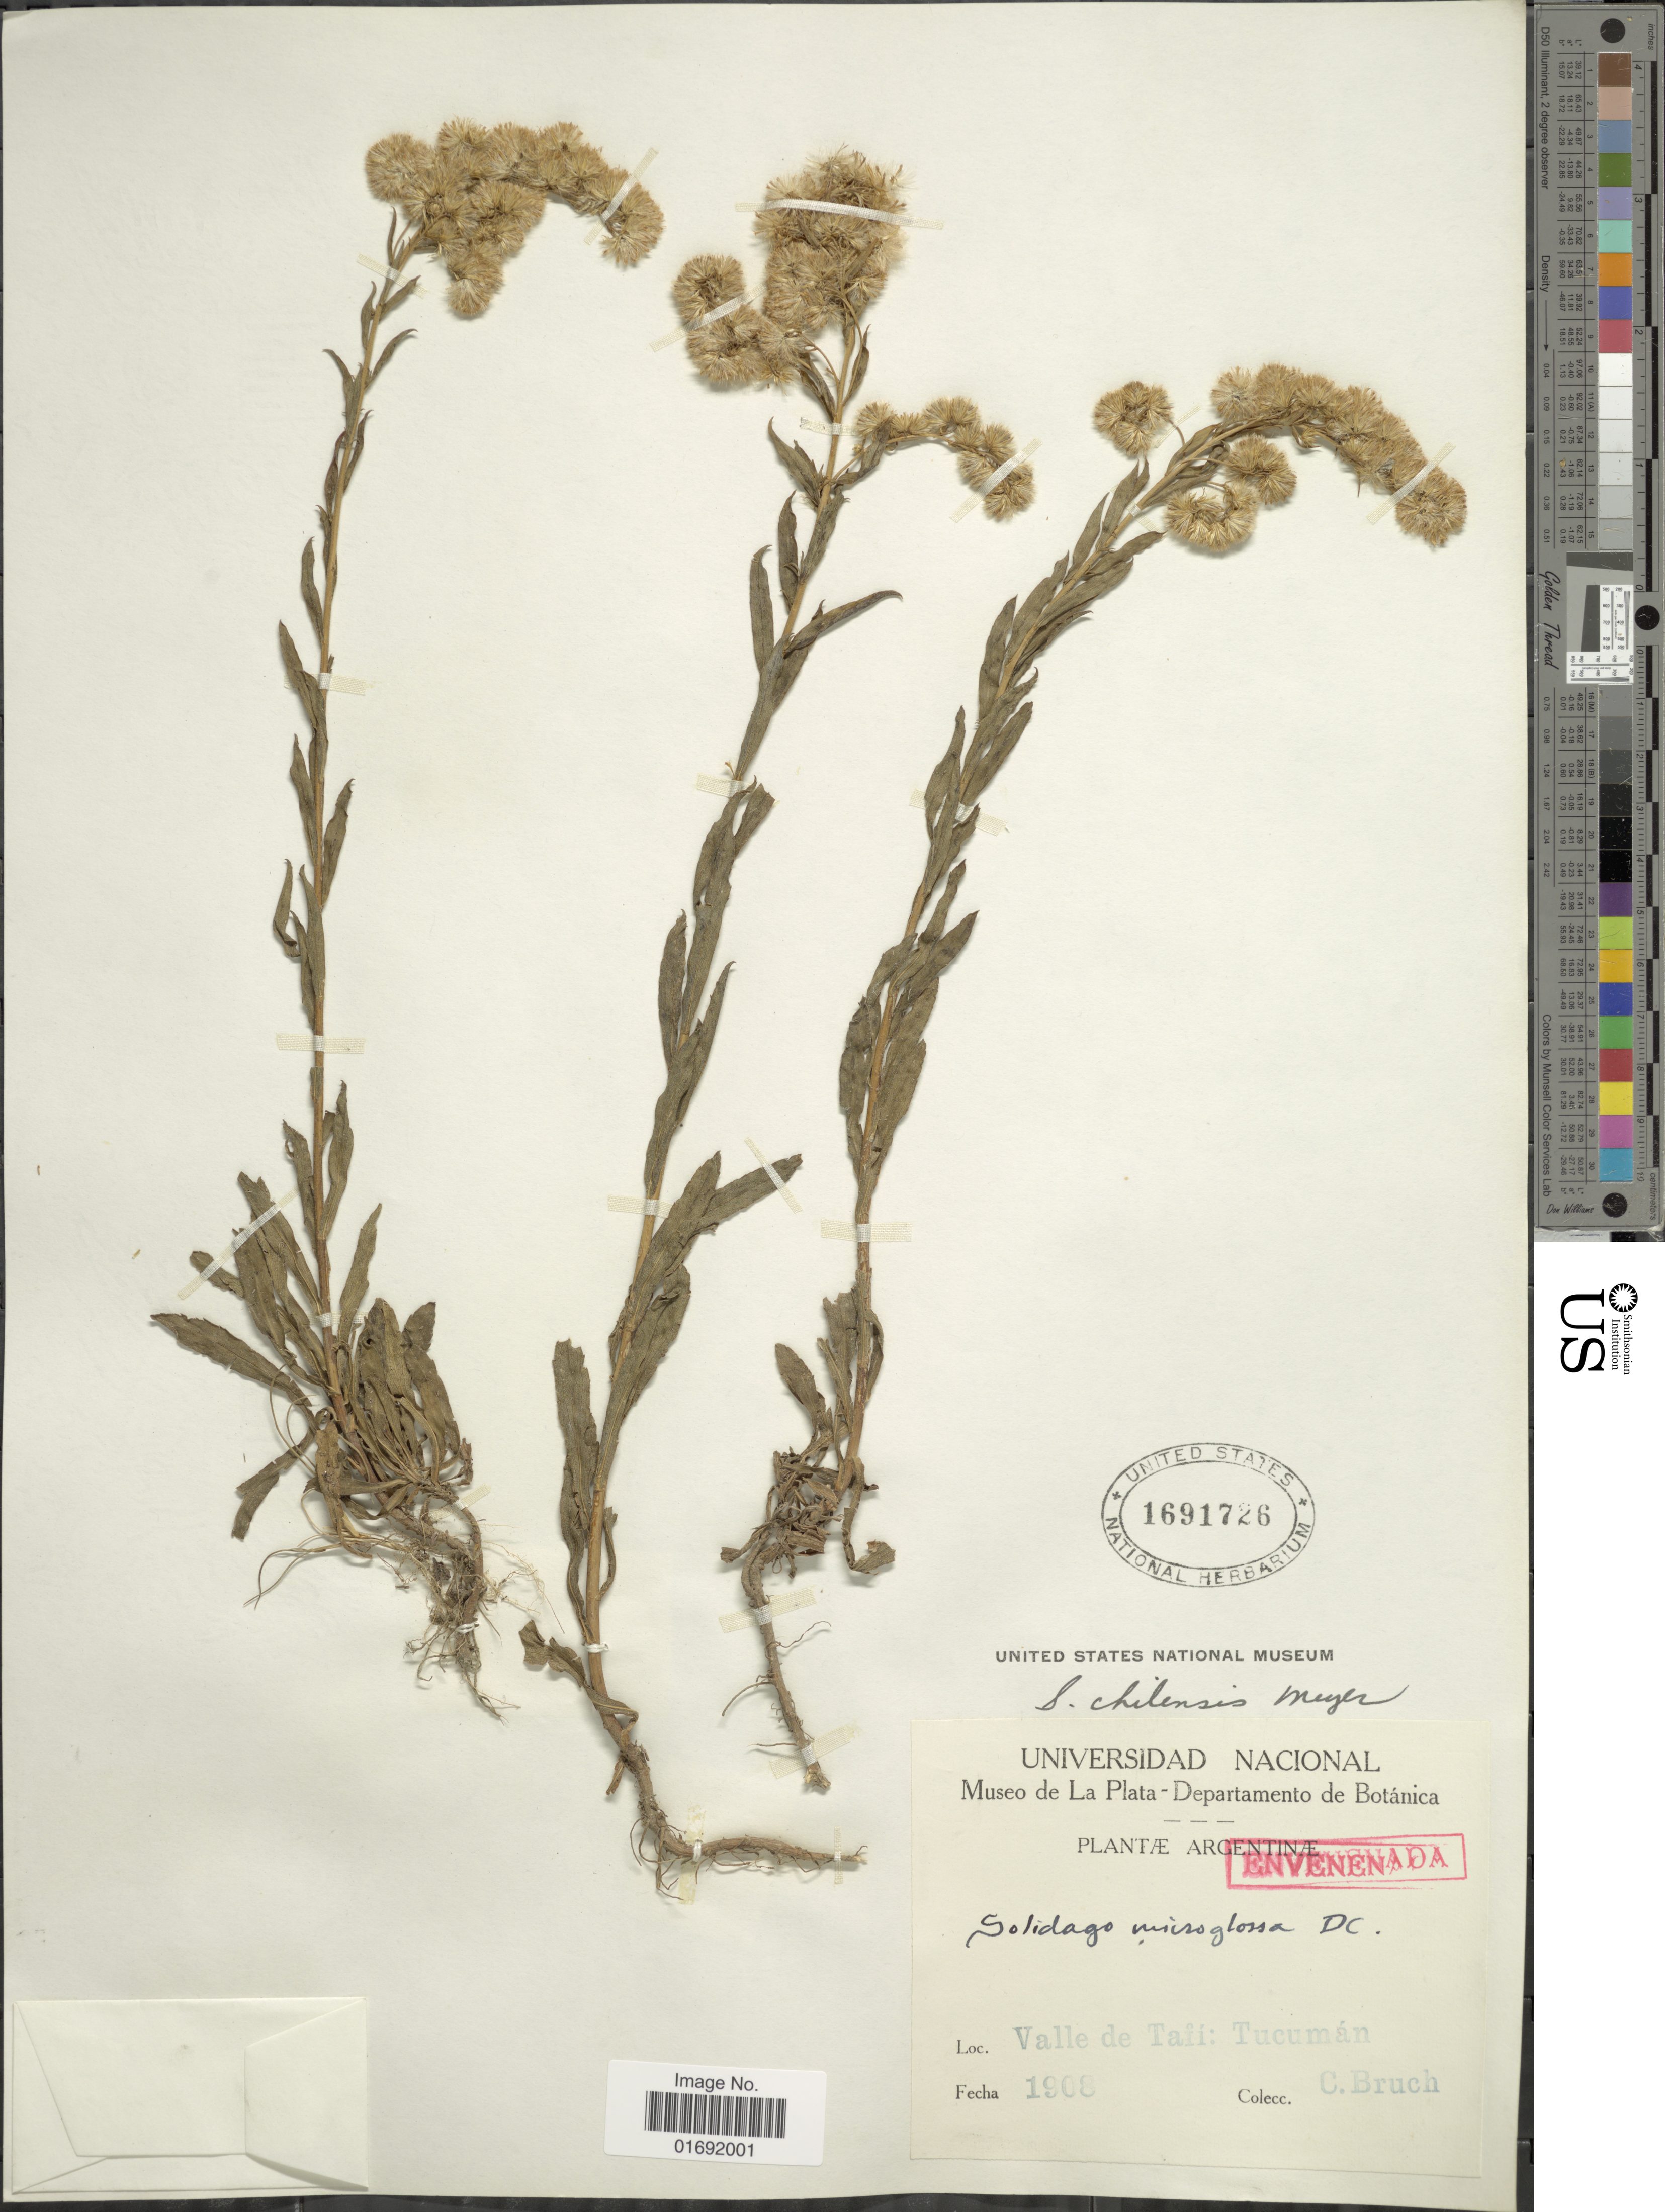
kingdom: Plantae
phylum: Tracheophyta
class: Magnoliopsida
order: Asterales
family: Asteraceae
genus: Solidago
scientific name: Solidago chilensis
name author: Meyen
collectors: C. Bruch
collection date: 1908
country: Argentina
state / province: Tucuman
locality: Valle de Tafi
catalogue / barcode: US 1691726